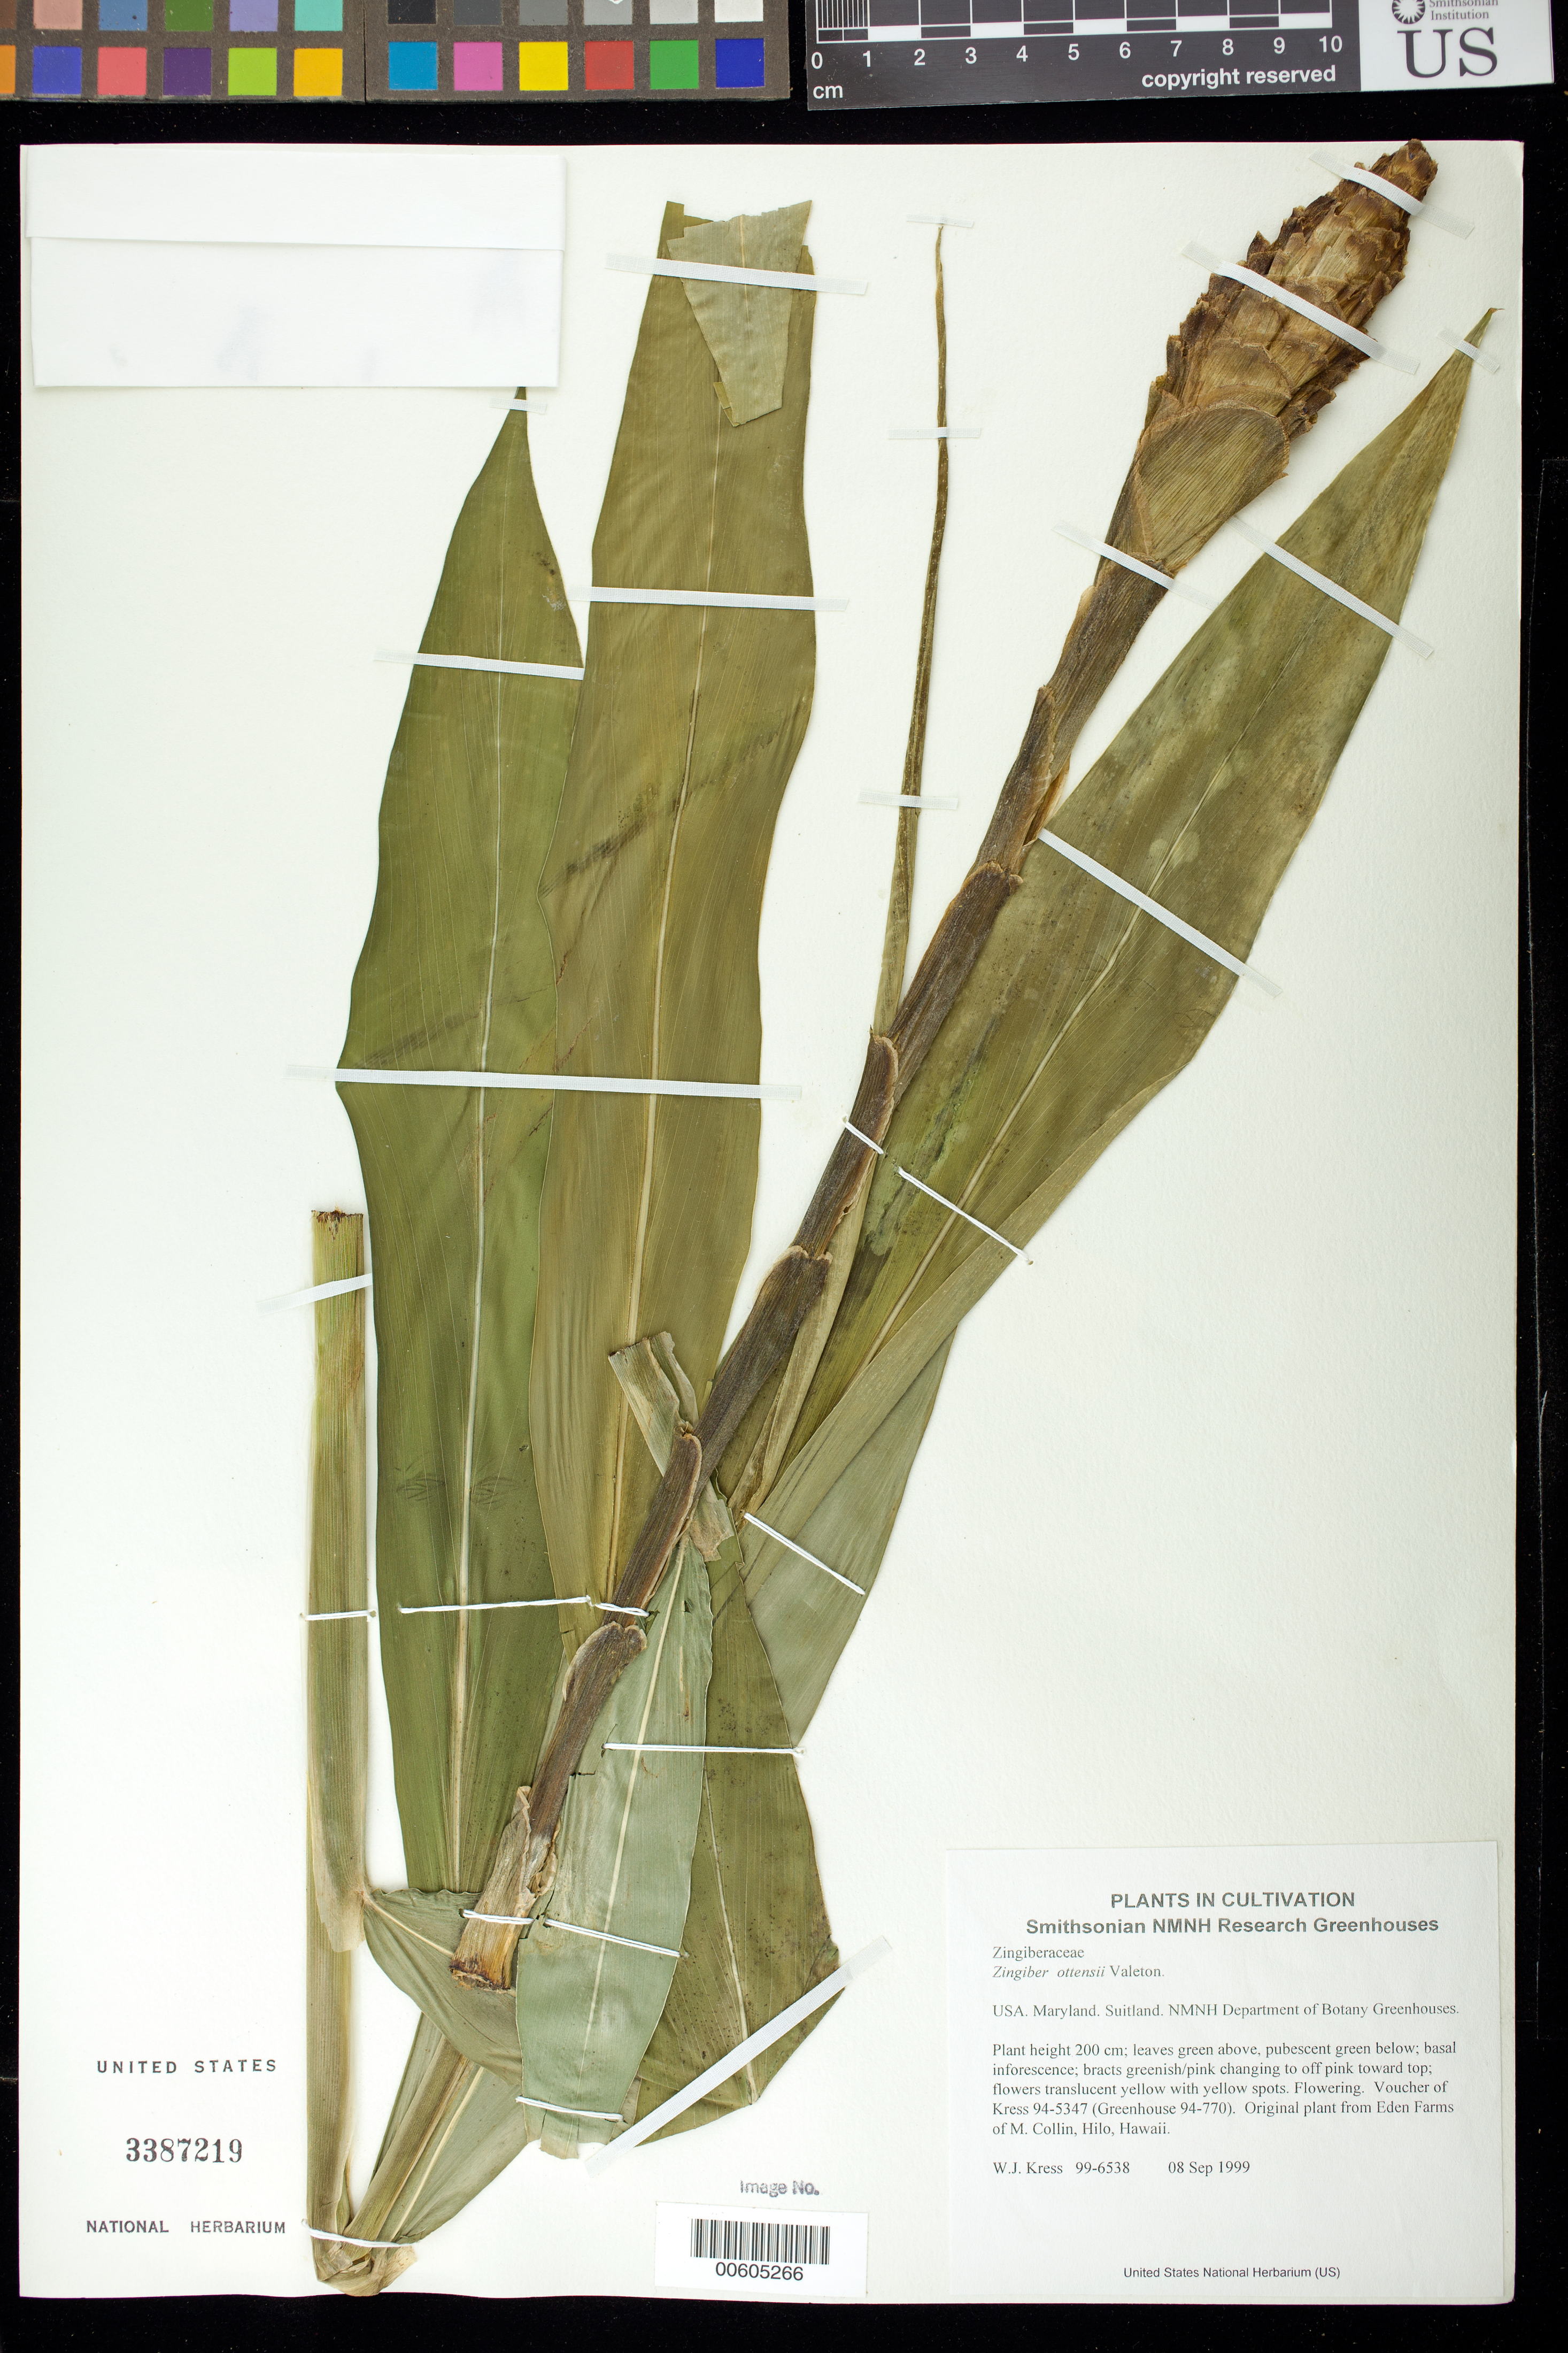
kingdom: Plantae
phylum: Tracheophyta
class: Liliopsida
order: Zingiberales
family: Zingiberaceae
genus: Zingiber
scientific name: Zingiber ottensii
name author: Valeton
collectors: W. J. Kress & M. Bordelon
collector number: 99-6538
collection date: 1999-09-08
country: United States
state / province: Maryland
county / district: Prince George's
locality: NMNH Botany Research Greenhouses. Suitland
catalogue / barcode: US 3387219